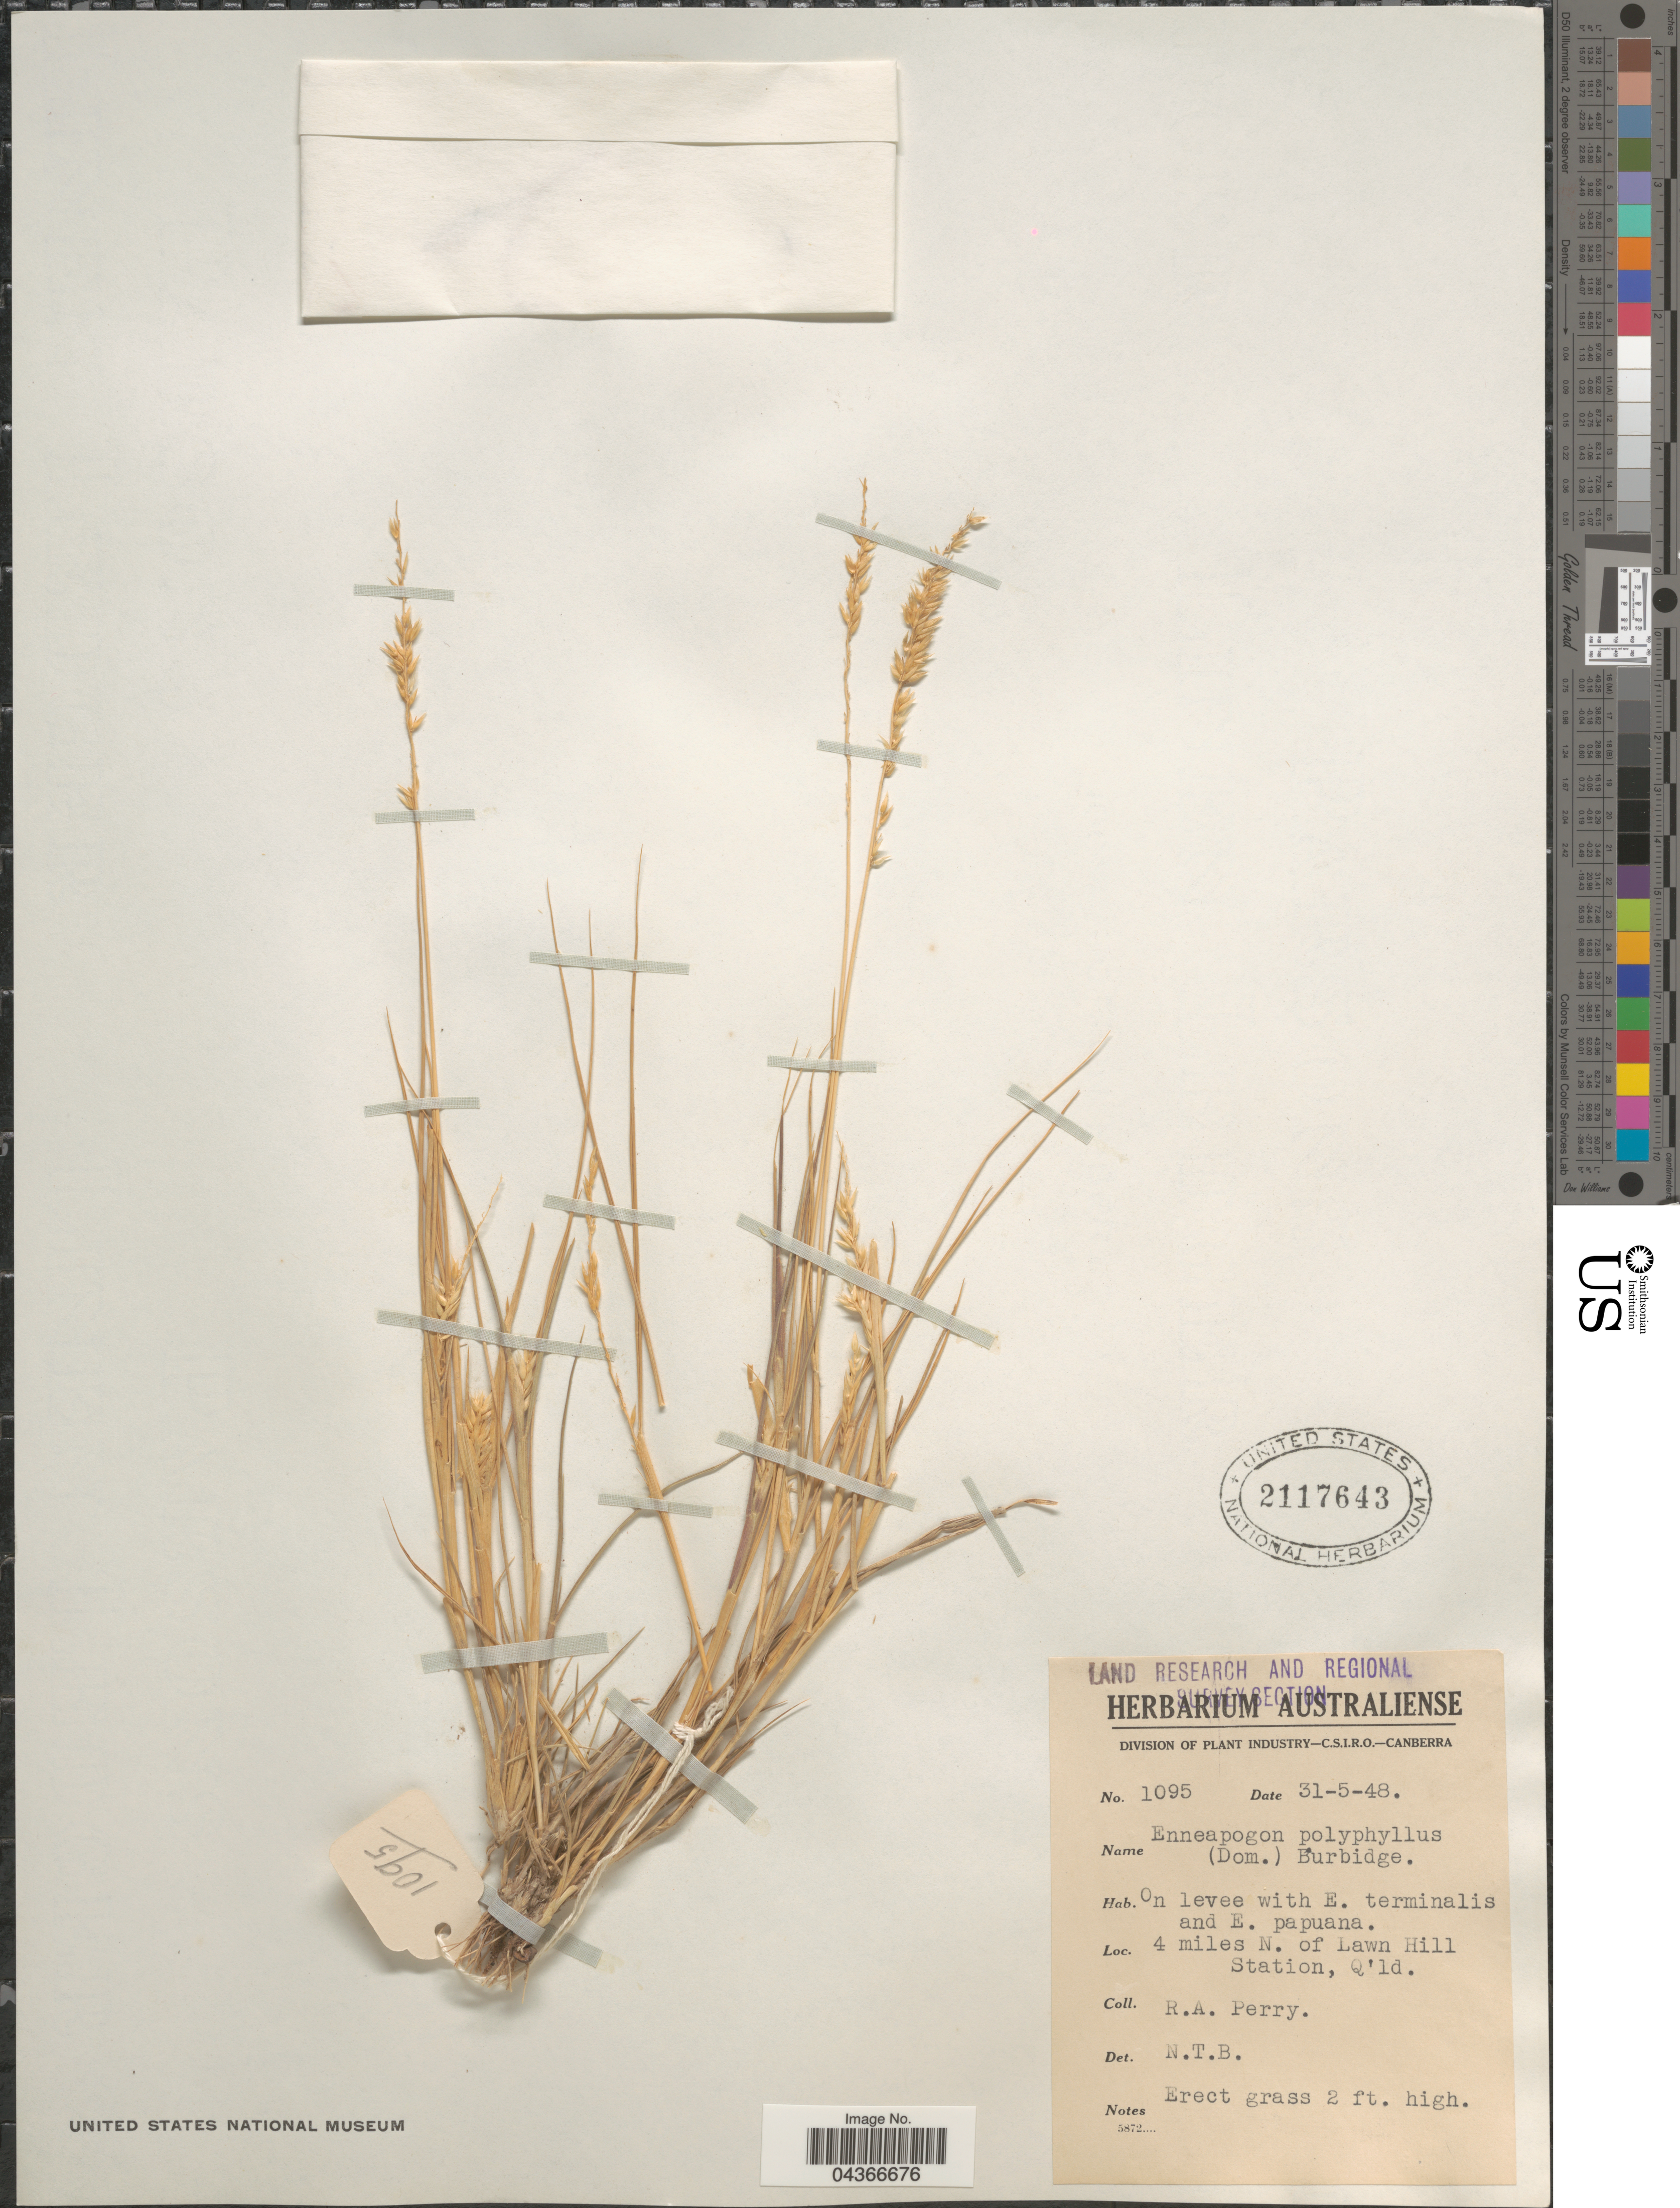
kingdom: Plantae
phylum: Tracheophyta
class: Liliopsida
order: Poales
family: Poaceae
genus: Enneapogon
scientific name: Enneapogon polyphyllus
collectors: Perry, R. A.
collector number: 1095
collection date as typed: Transcribed d/m/y: 31/5/48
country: Australia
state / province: Queensland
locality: Land Research and Regional Survey Section. 4 miles N. of Lawn Hill Station.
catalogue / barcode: US 2117643